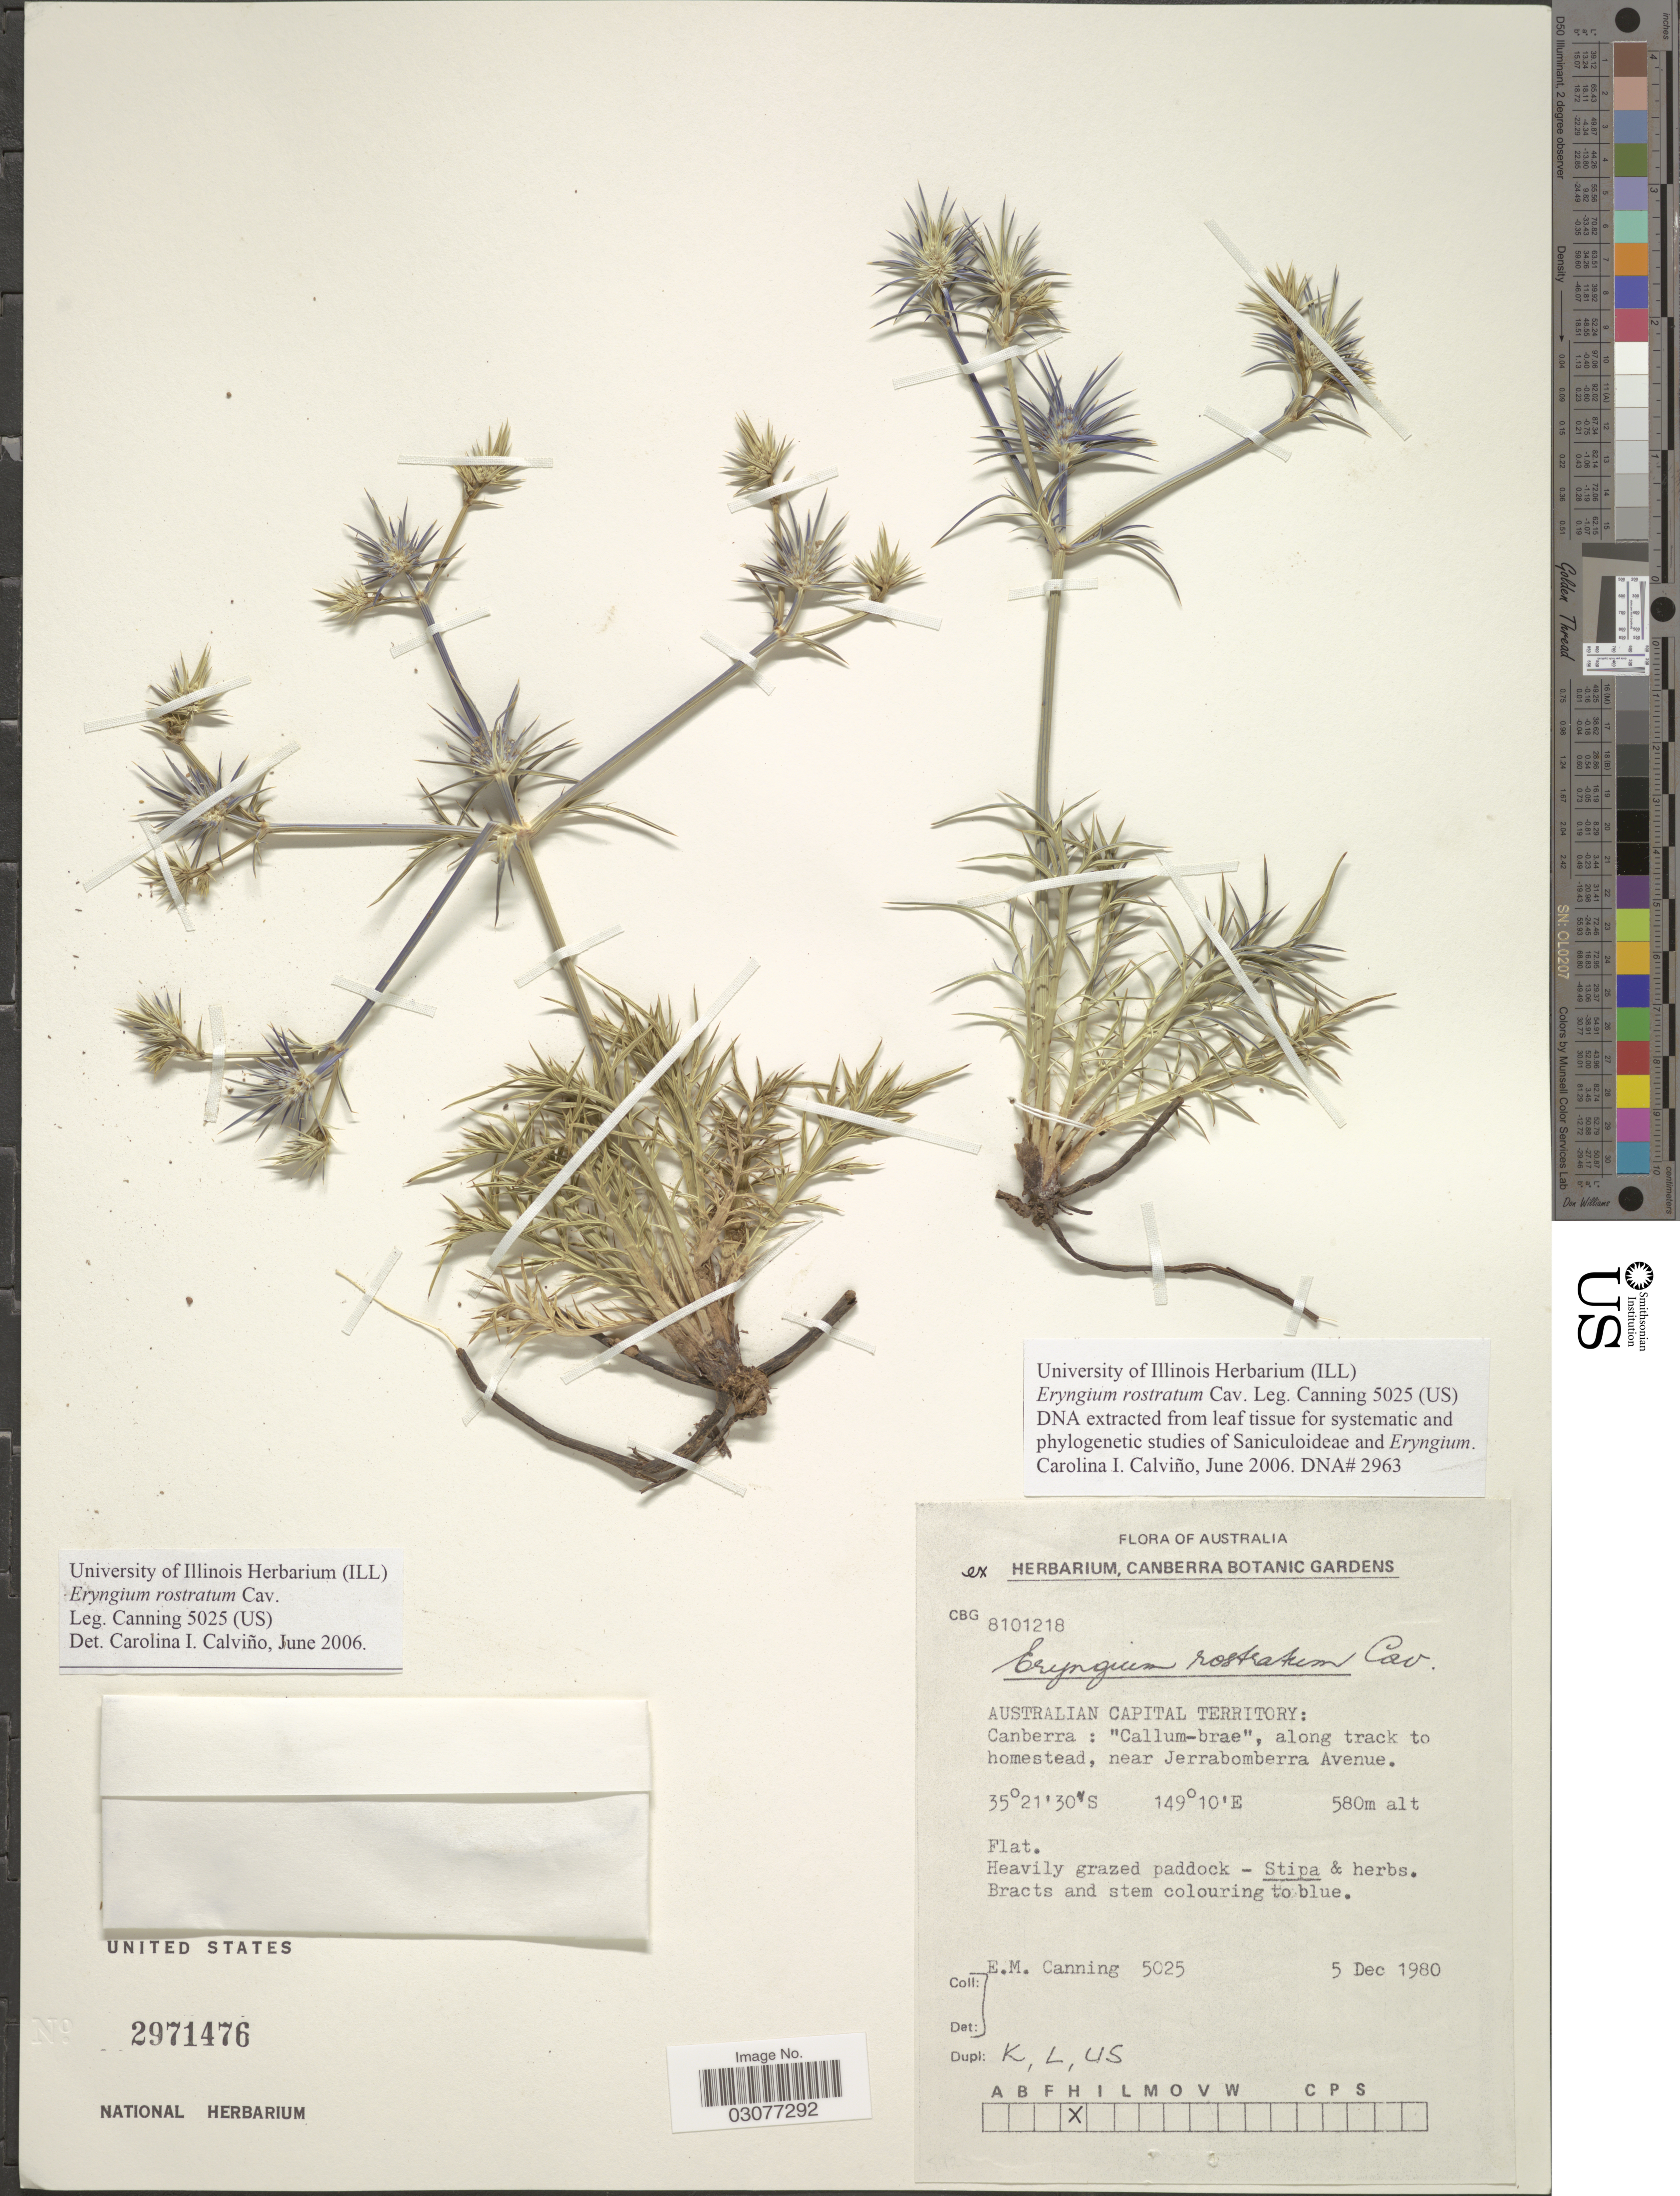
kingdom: Plantae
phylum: Tracheophyta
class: Magnoliopsida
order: Apiales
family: Apiaceae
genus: Eryngium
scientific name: Eryngium rostratum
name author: Cav.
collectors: E. Canning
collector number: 5025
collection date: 1980-12-05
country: Australia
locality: Australian Capital Territory: Canberra: "Callum-brae", along track to homestead, near Jerrabomberra Avenue.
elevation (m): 580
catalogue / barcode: US 2971476